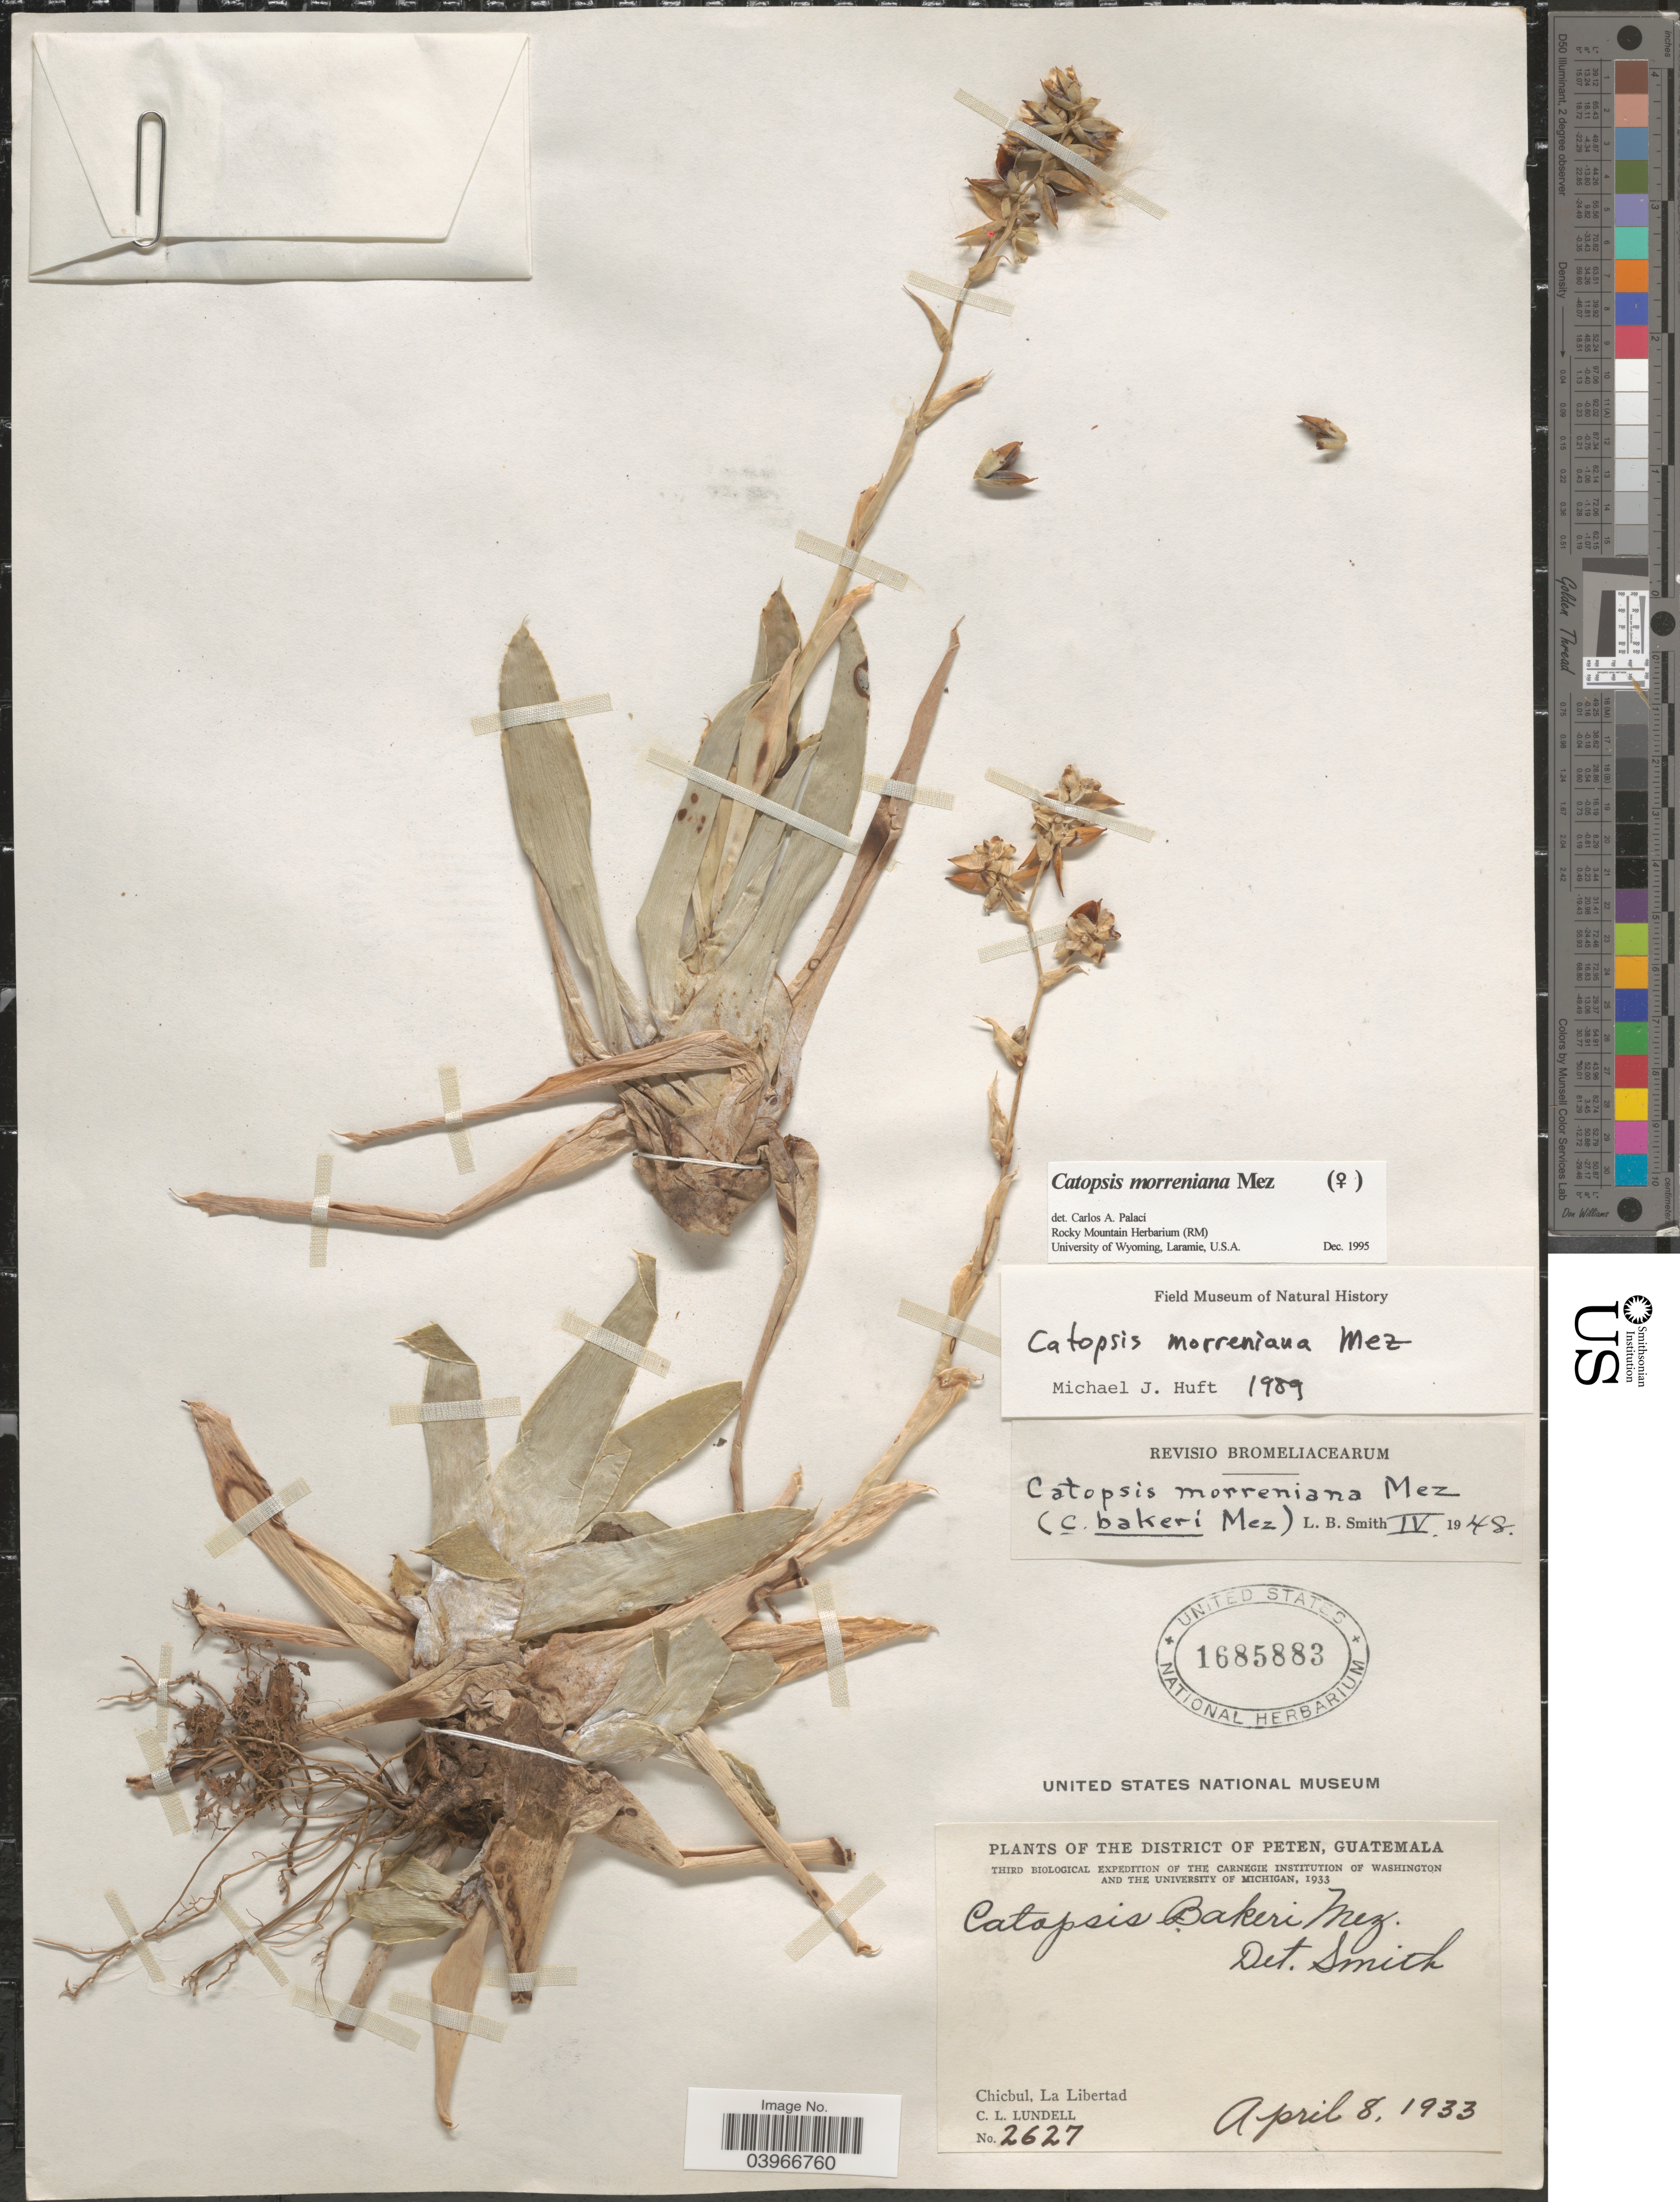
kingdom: Plantae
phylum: Tracheophyta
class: Liliopsida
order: Poales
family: Bromeliaceae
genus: Catopsis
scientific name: Catopsis morreniana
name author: Mez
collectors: C. L. Lundell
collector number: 2627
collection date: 1933-04-08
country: Guatemala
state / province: El Peten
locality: The District of Peten. Chicbul, La Libertad.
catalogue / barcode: US 1685883